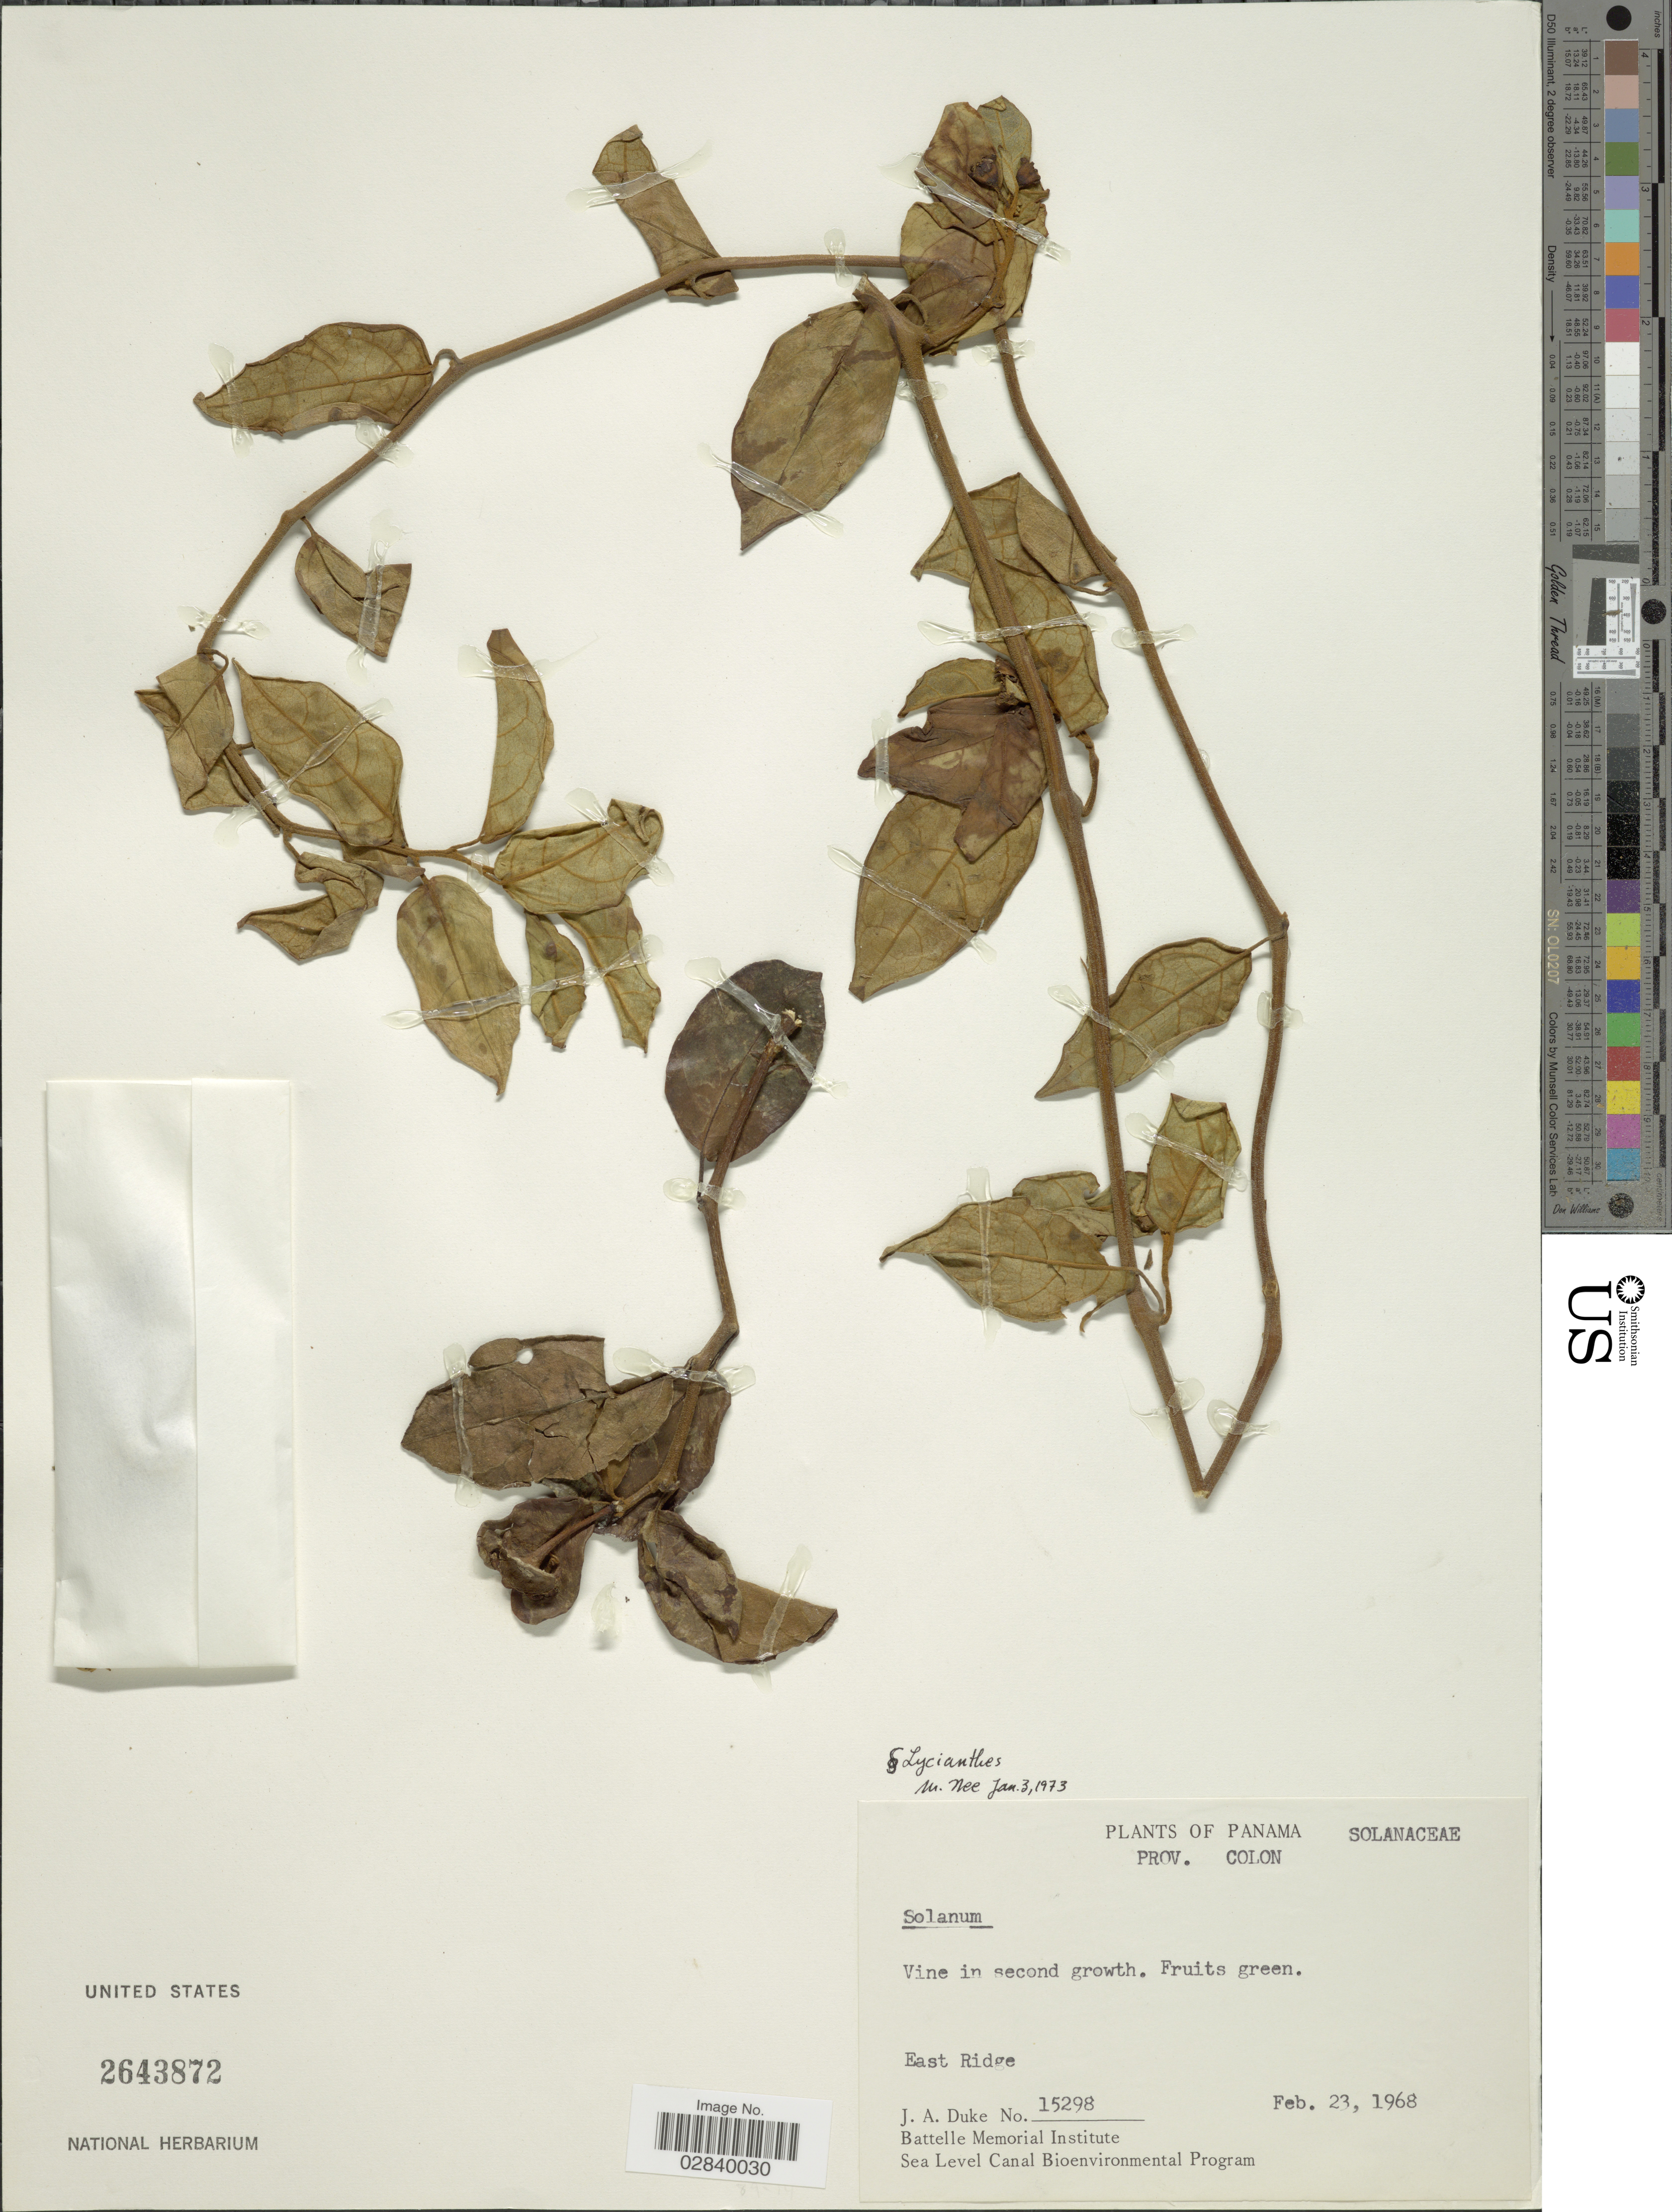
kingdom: Plantae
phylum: Tracheophyta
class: Magnoliopsida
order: Solanales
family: Solanaceae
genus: Lycianthes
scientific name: Lycianthes sp.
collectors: J. A. Duke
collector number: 15298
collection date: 1968-02-23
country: Panama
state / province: Colón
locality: East Ridge.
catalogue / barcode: US 2643872